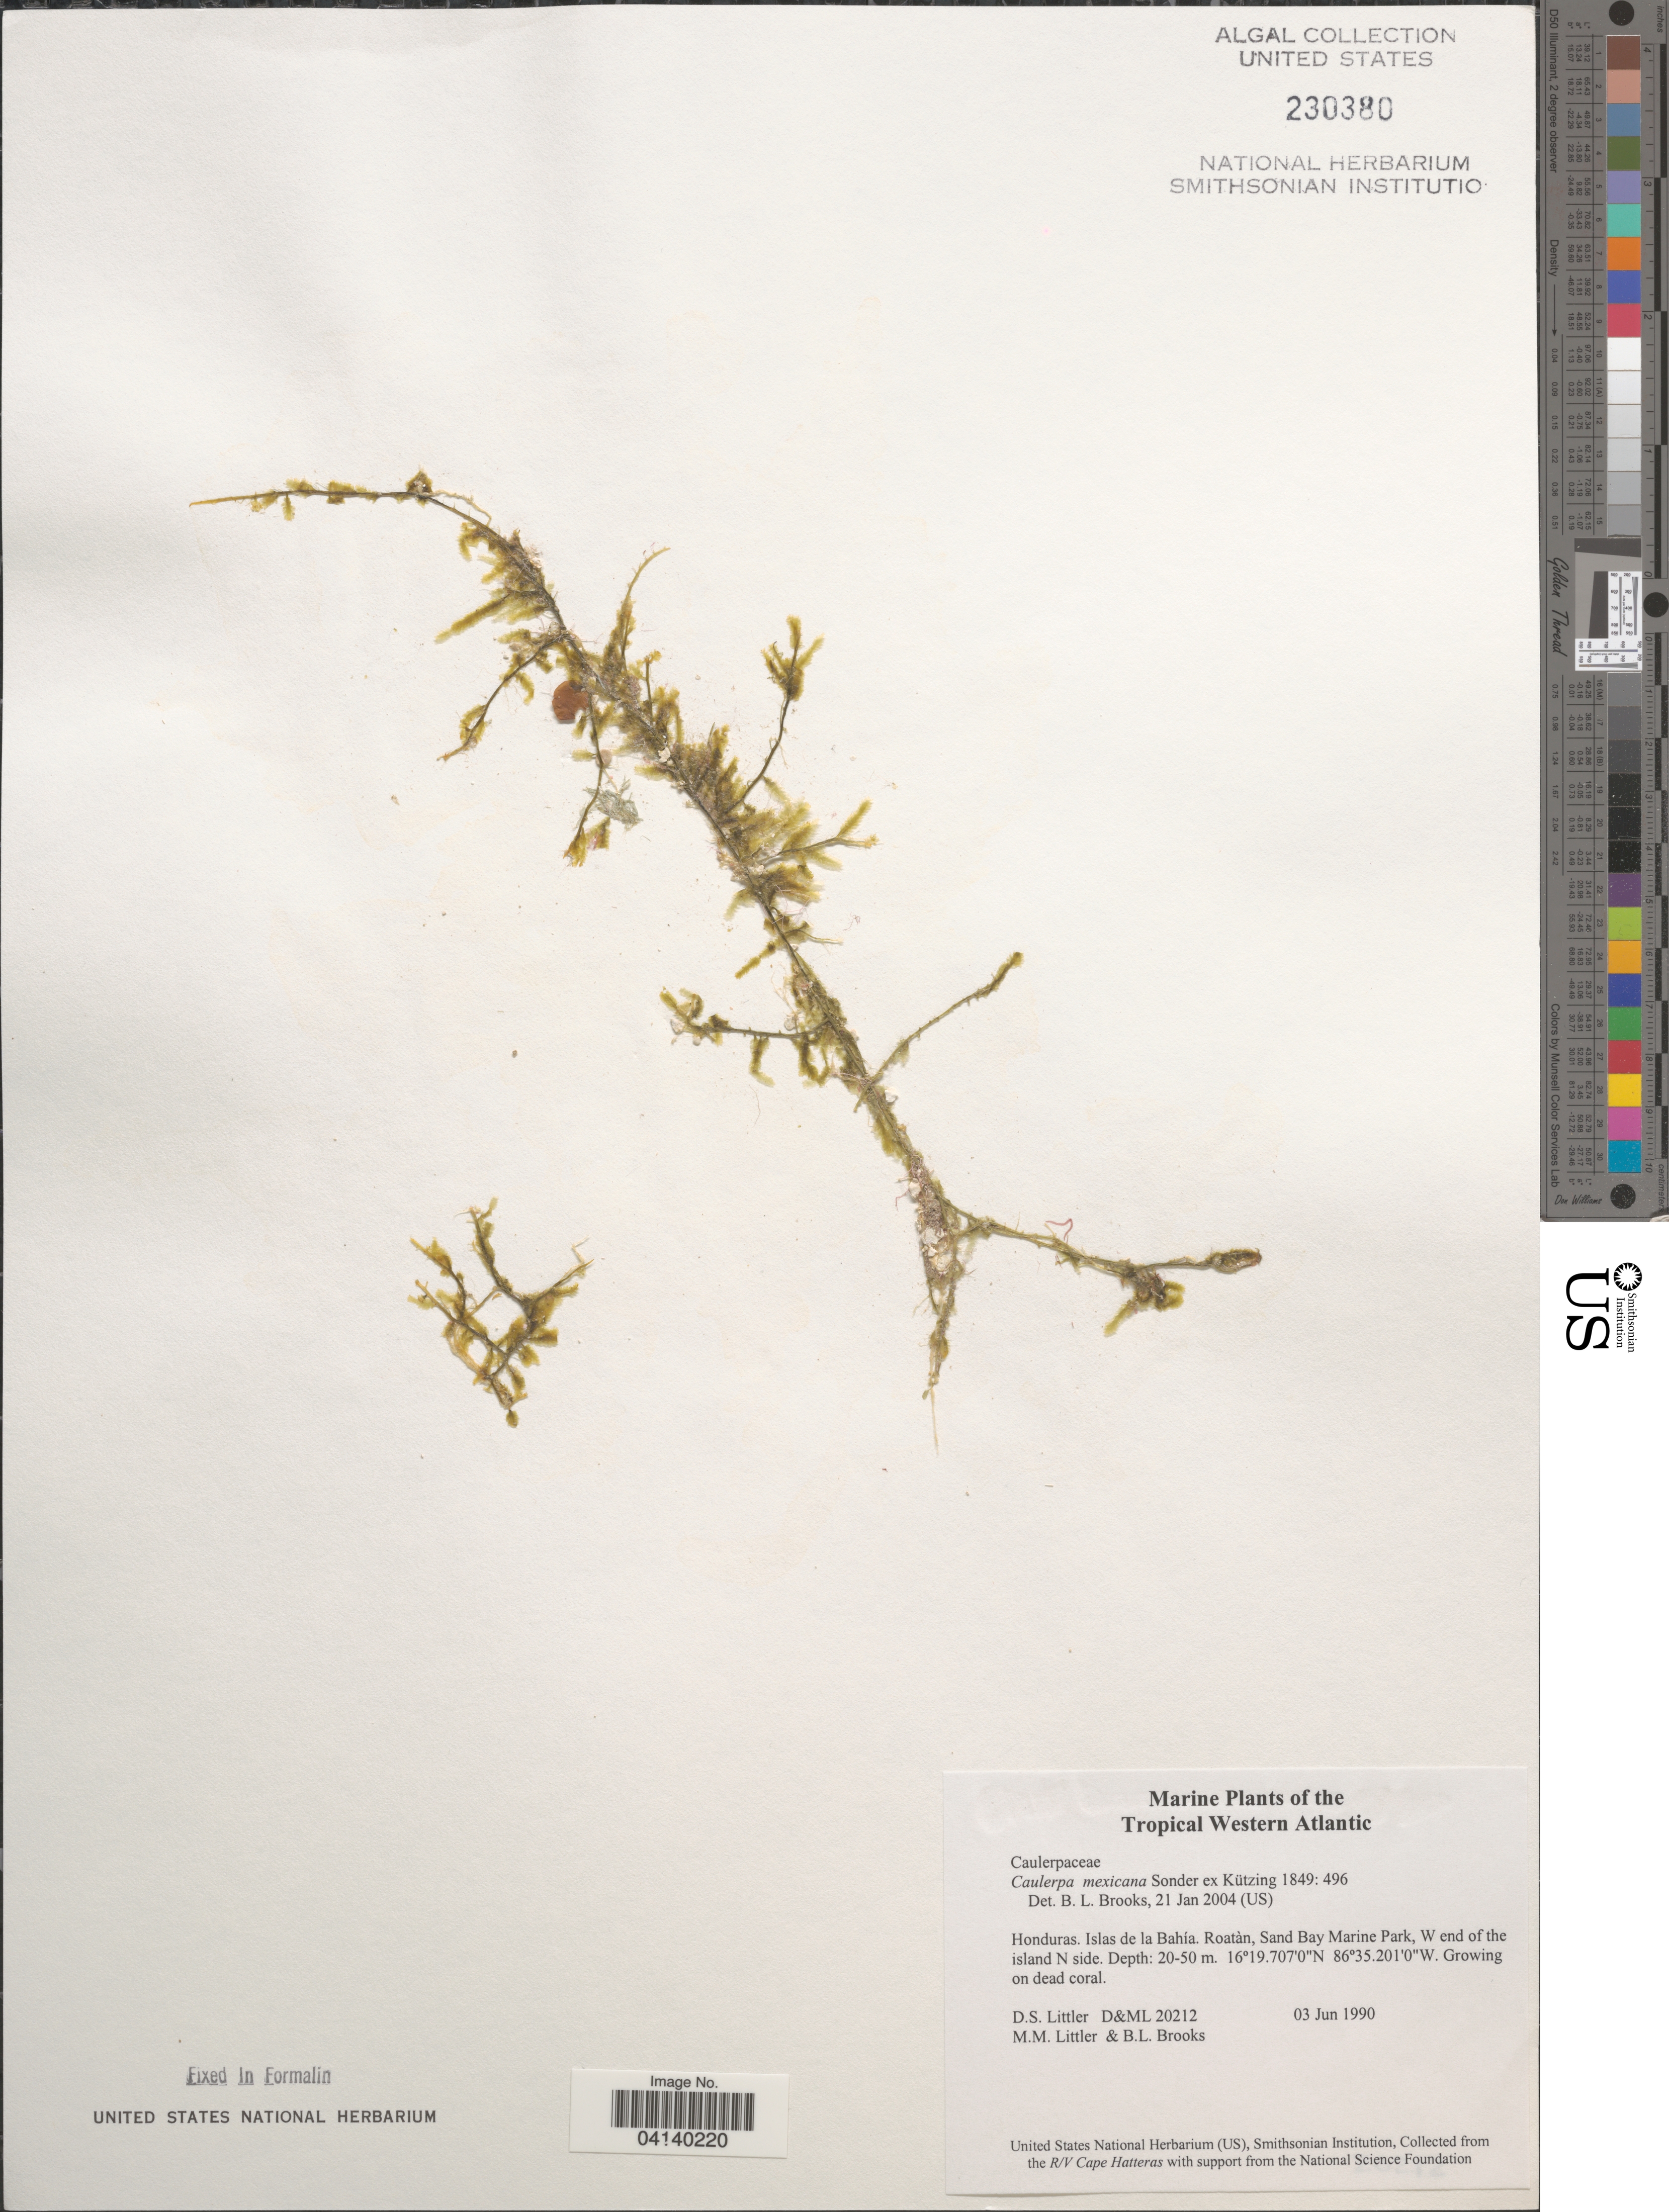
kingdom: Plantae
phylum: Chlorophyta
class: Ulvophyceae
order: Bryopsidales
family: Caulerpaceae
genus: Caulerpa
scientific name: Caulerpa mexicana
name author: Sond. ex Kütz.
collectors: D. S. Littler & B. Brooks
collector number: D&ML20212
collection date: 1990-06-03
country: Honduras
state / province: Islas de la Bahía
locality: Tropical Western Atlantic. Roatàn, Sand Bay Marine Park, W end of the island N side.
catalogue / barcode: US 230380